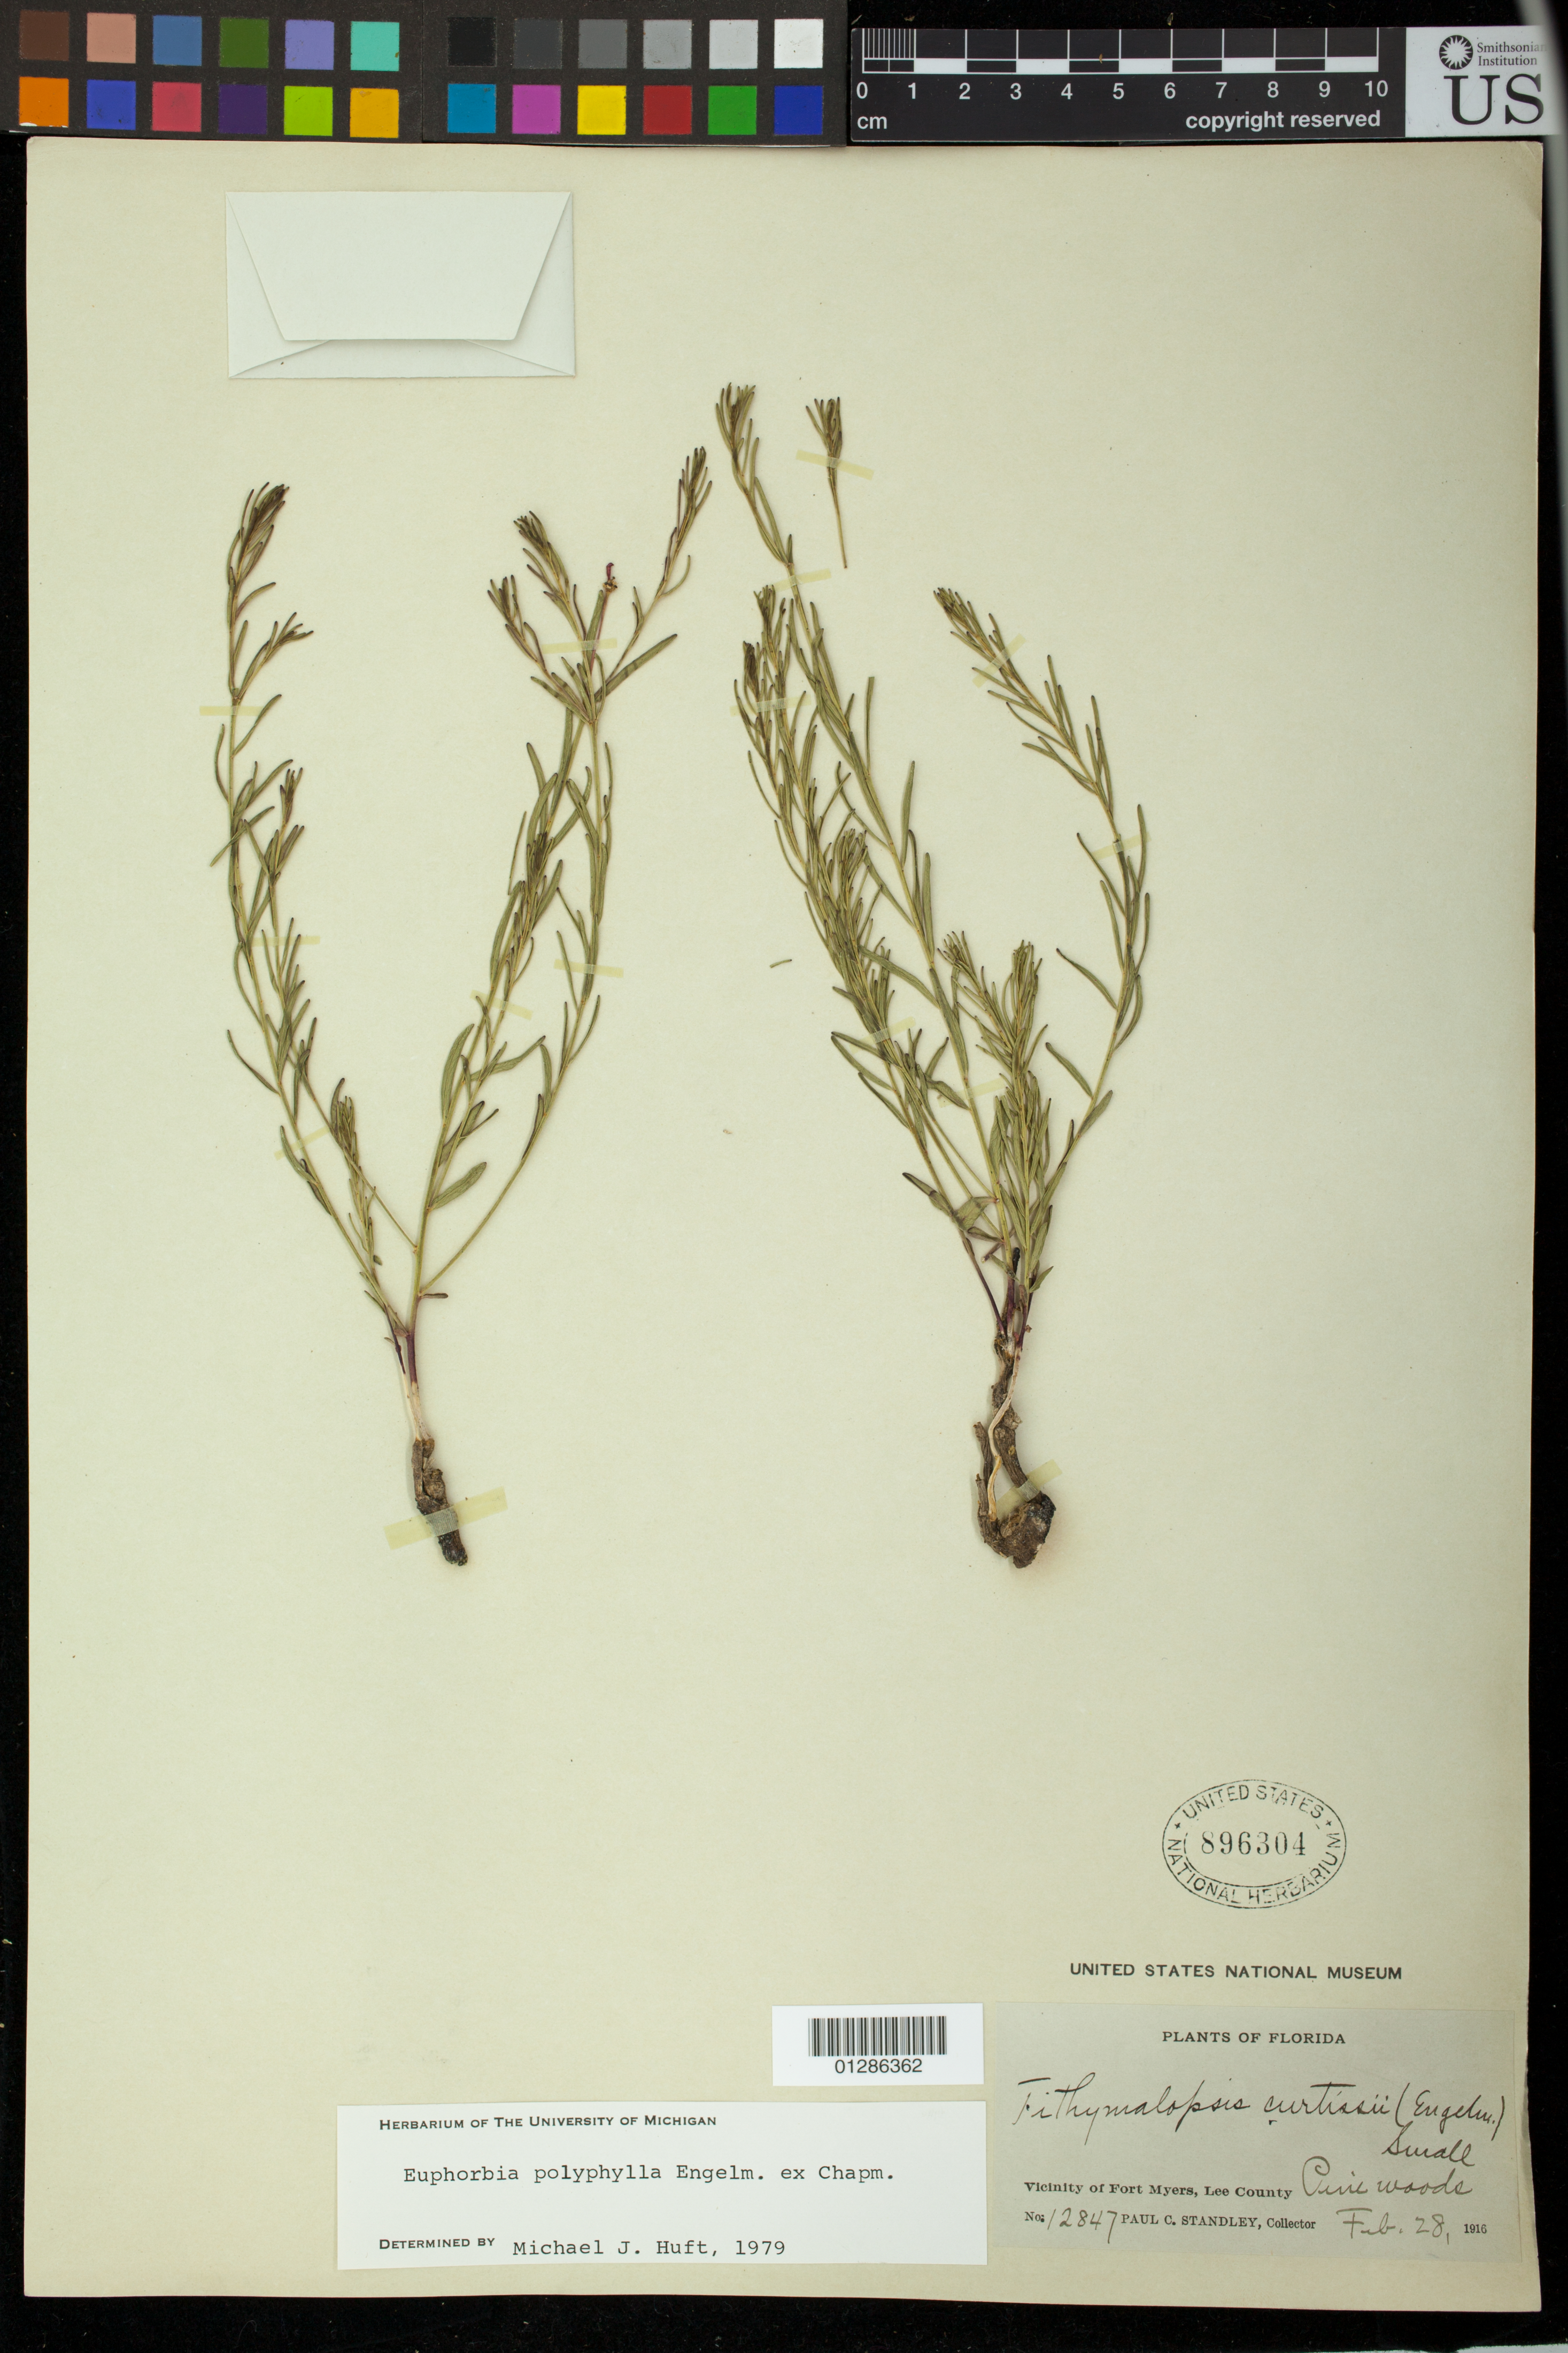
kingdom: Plantae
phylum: Tracheophyta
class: Magnoliopsida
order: Malpighiales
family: Euphorbiaceae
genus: Euphorbia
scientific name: Euphorbia polyphylla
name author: Engelm. ex Holz.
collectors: P. C. Standley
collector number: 12847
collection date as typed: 28 Feb 1916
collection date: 1916-02-28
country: United States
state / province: Florida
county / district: Lee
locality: Vicinity of Fort Myers.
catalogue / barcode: US 896304